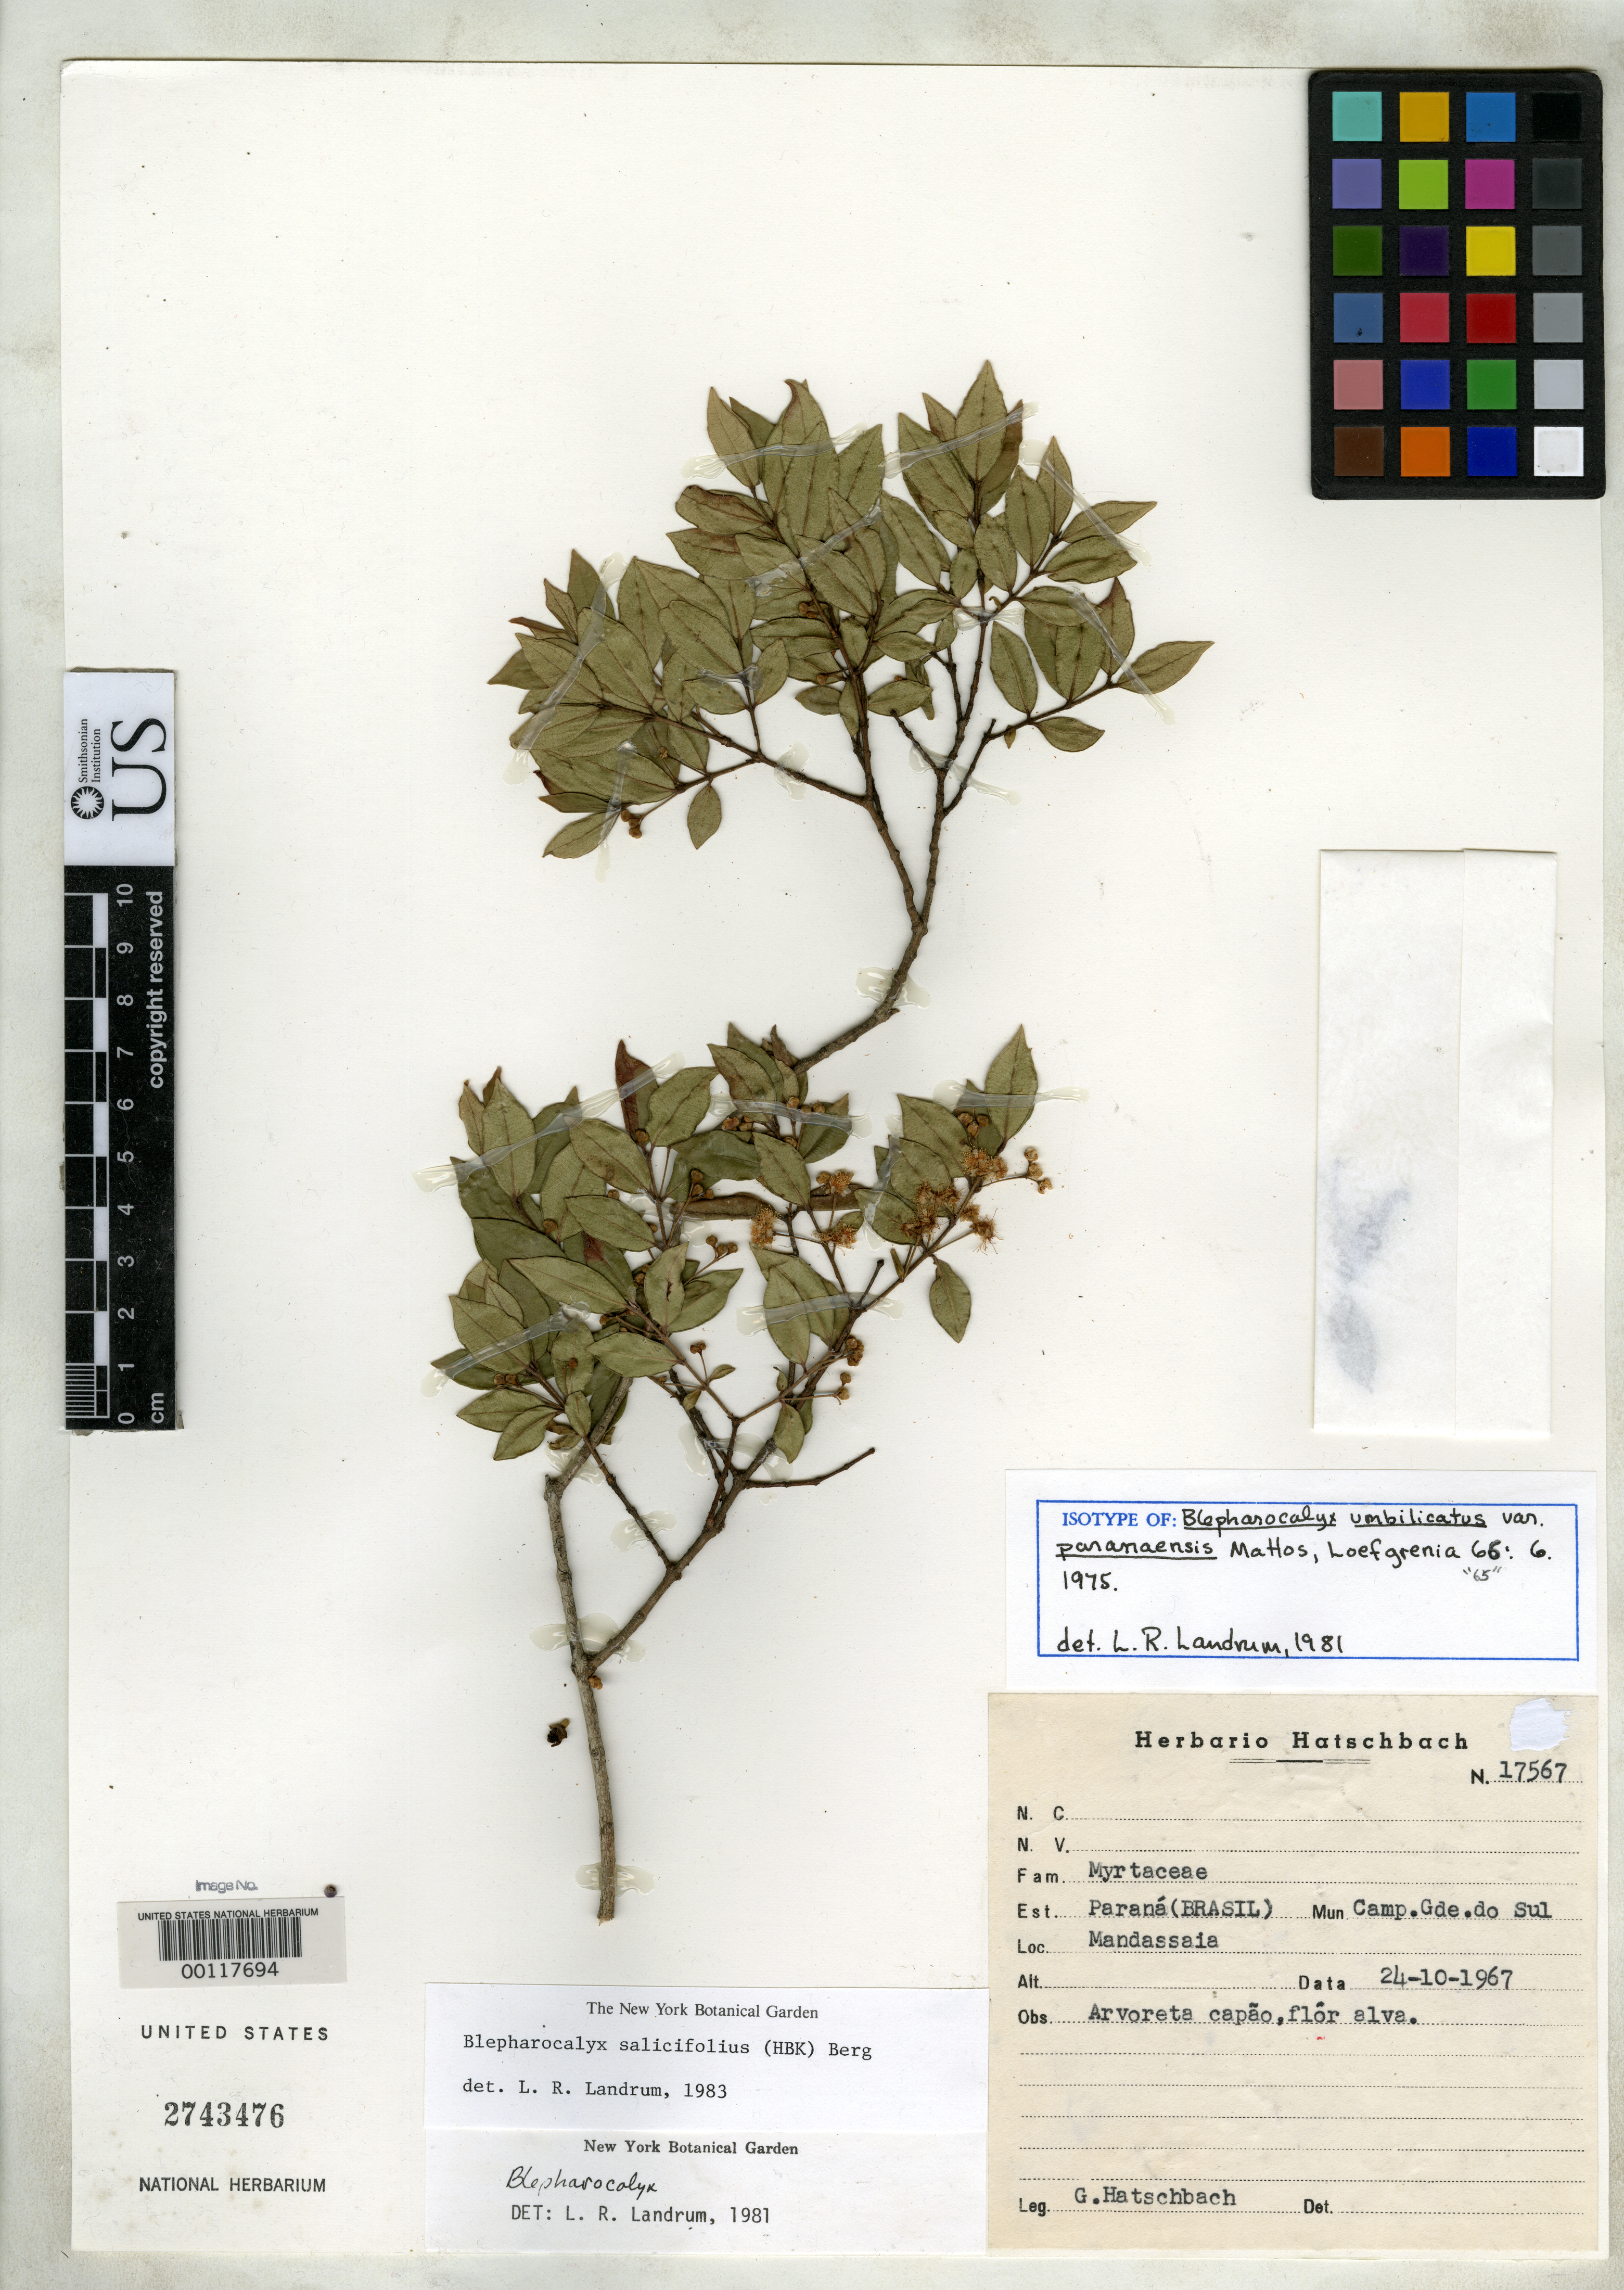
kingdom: Plantae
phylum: Tracheophyta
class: Magnoliopsida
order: Myrtales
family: Myrtaceae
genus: Blepharocalyx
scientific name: Blepharocalyx umbilicatus var. paranensis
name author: Mattos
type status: Isotype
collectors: G. Hatschbach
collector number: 17567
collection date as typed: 24 Oct 1967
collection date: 1967-10-24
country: Brazil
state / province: Paraná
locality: Camp. Gde. do Sul, Mandassaia.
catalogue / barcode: US 2743476